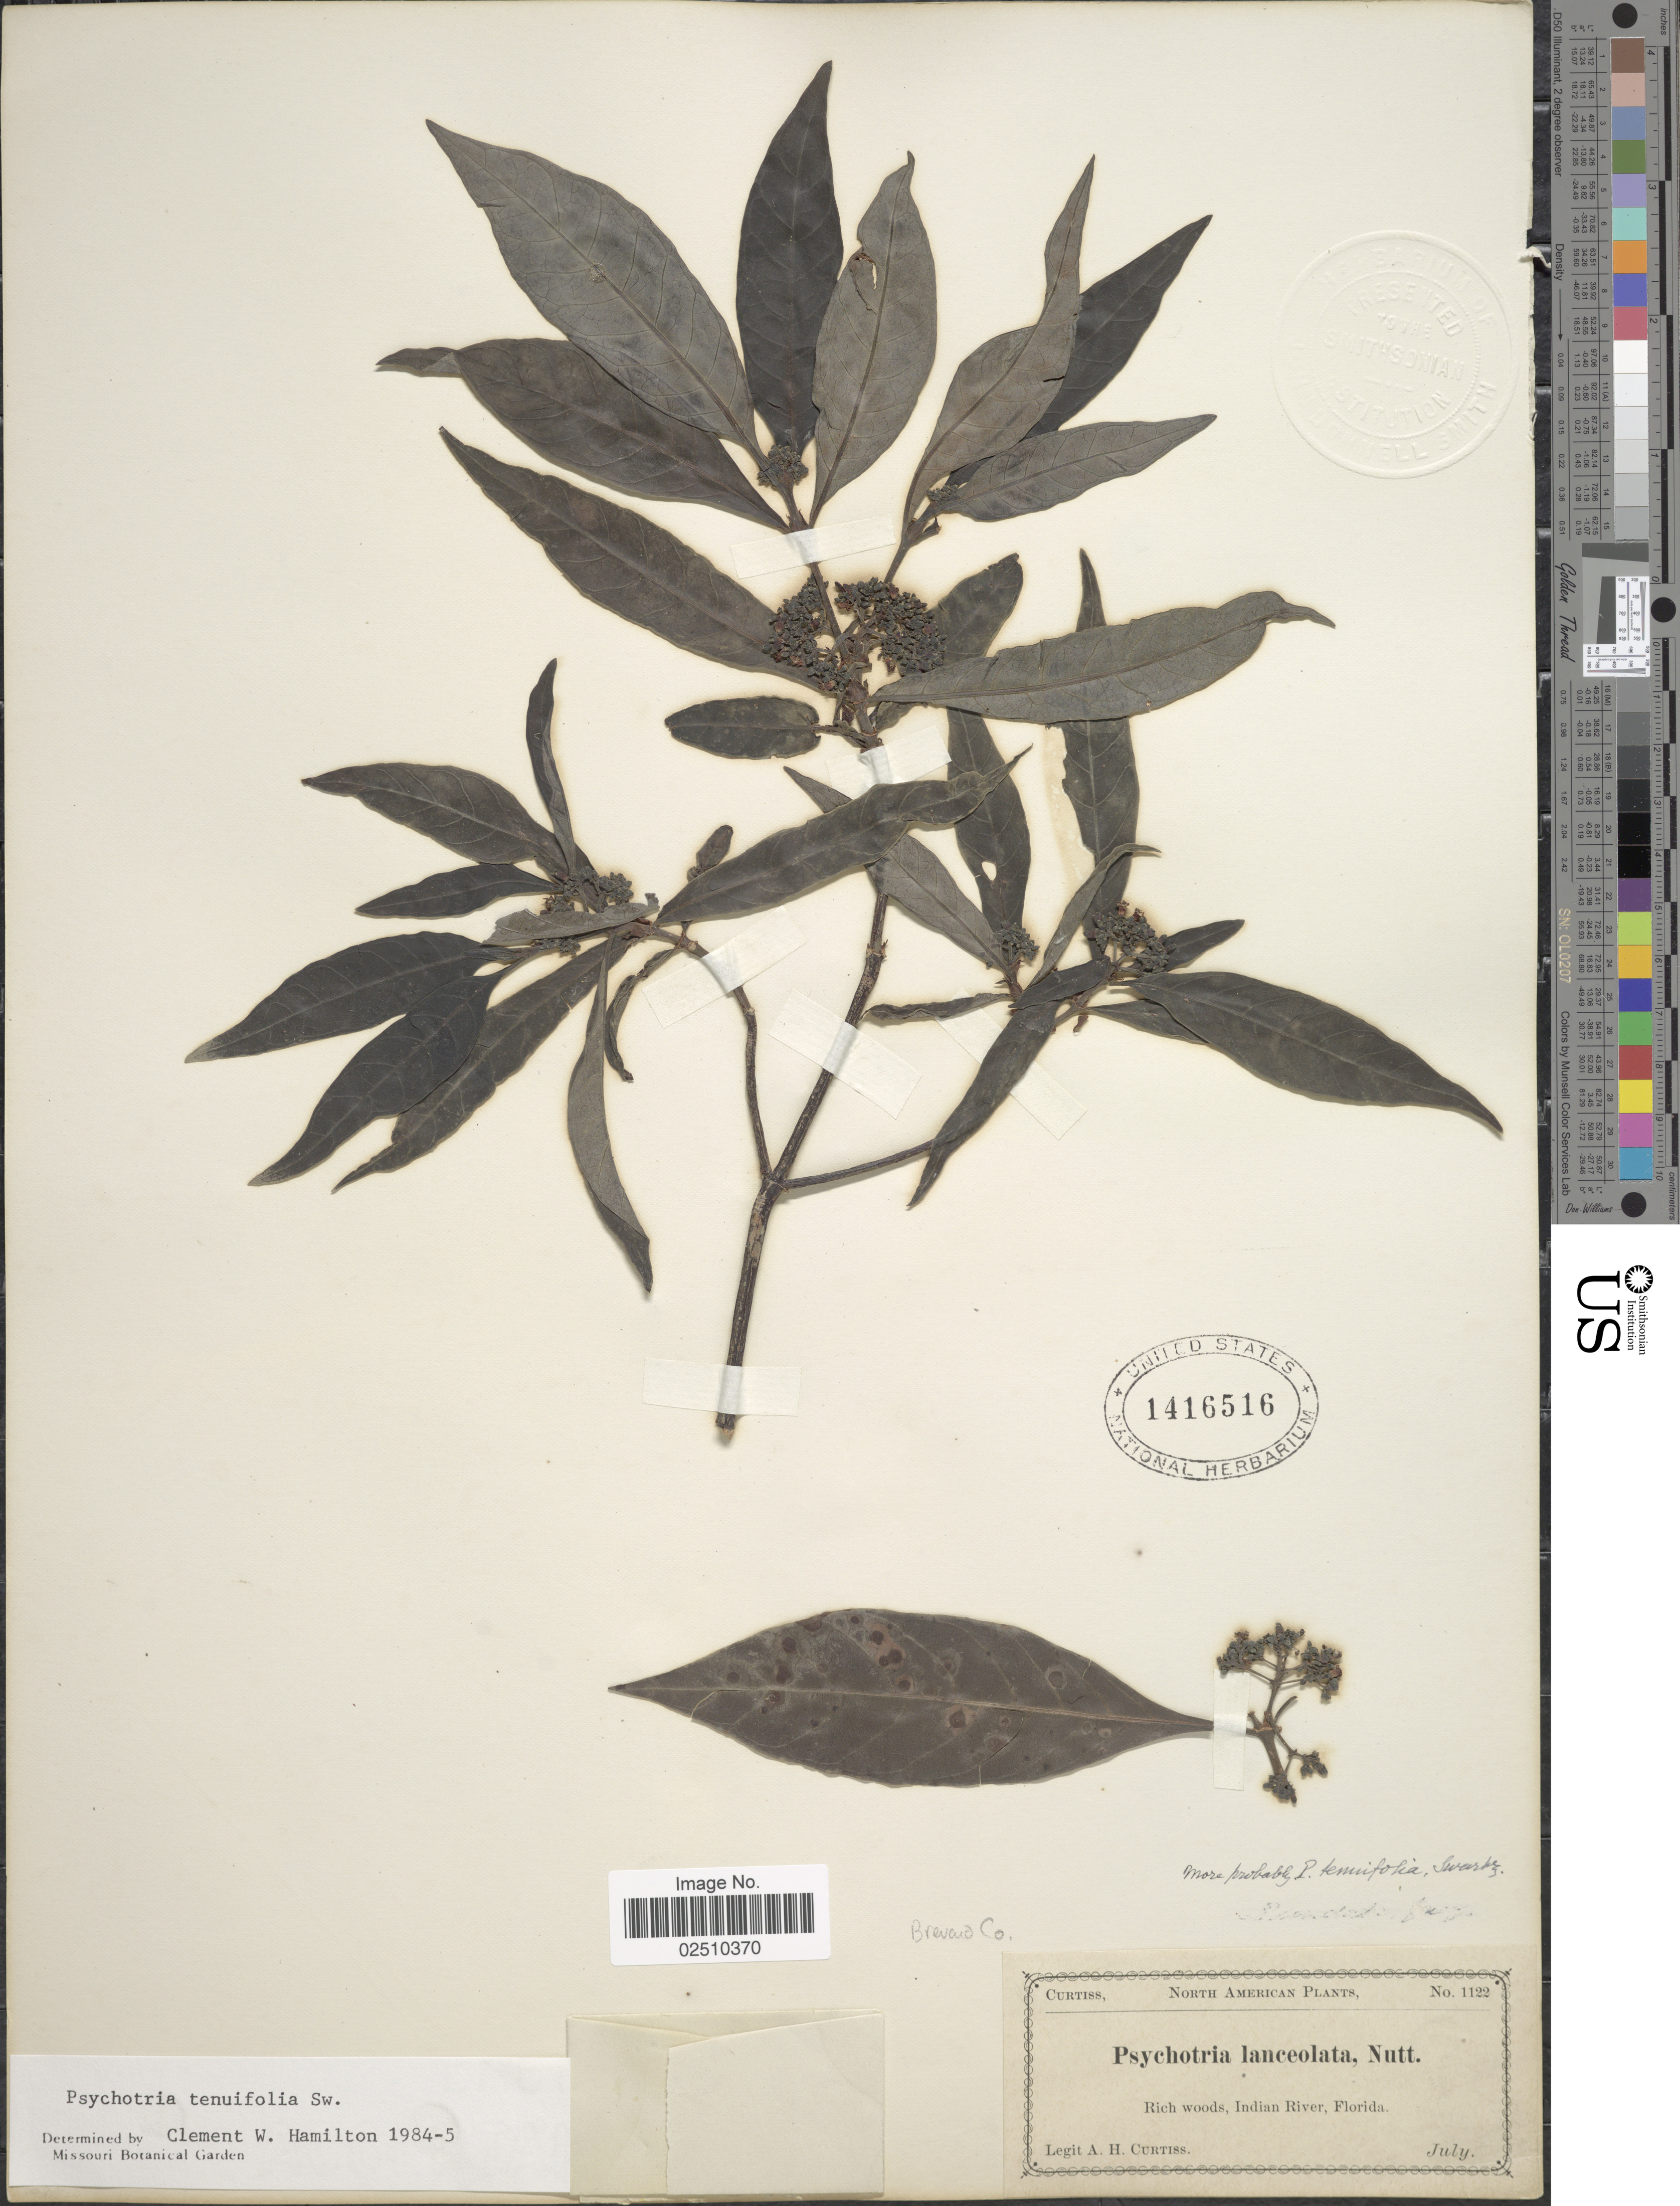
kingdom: Plantae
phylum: Tracheophyta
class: Magnoliopsida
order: Gentianales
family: Rubiaceae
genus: Psychotria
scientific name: Psychotria tenuifolia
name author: Sw.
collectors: A. H. Curtiss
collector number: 1122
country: United States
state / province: Florida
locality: Brevard Co, Indian River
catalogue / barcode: US 1416516